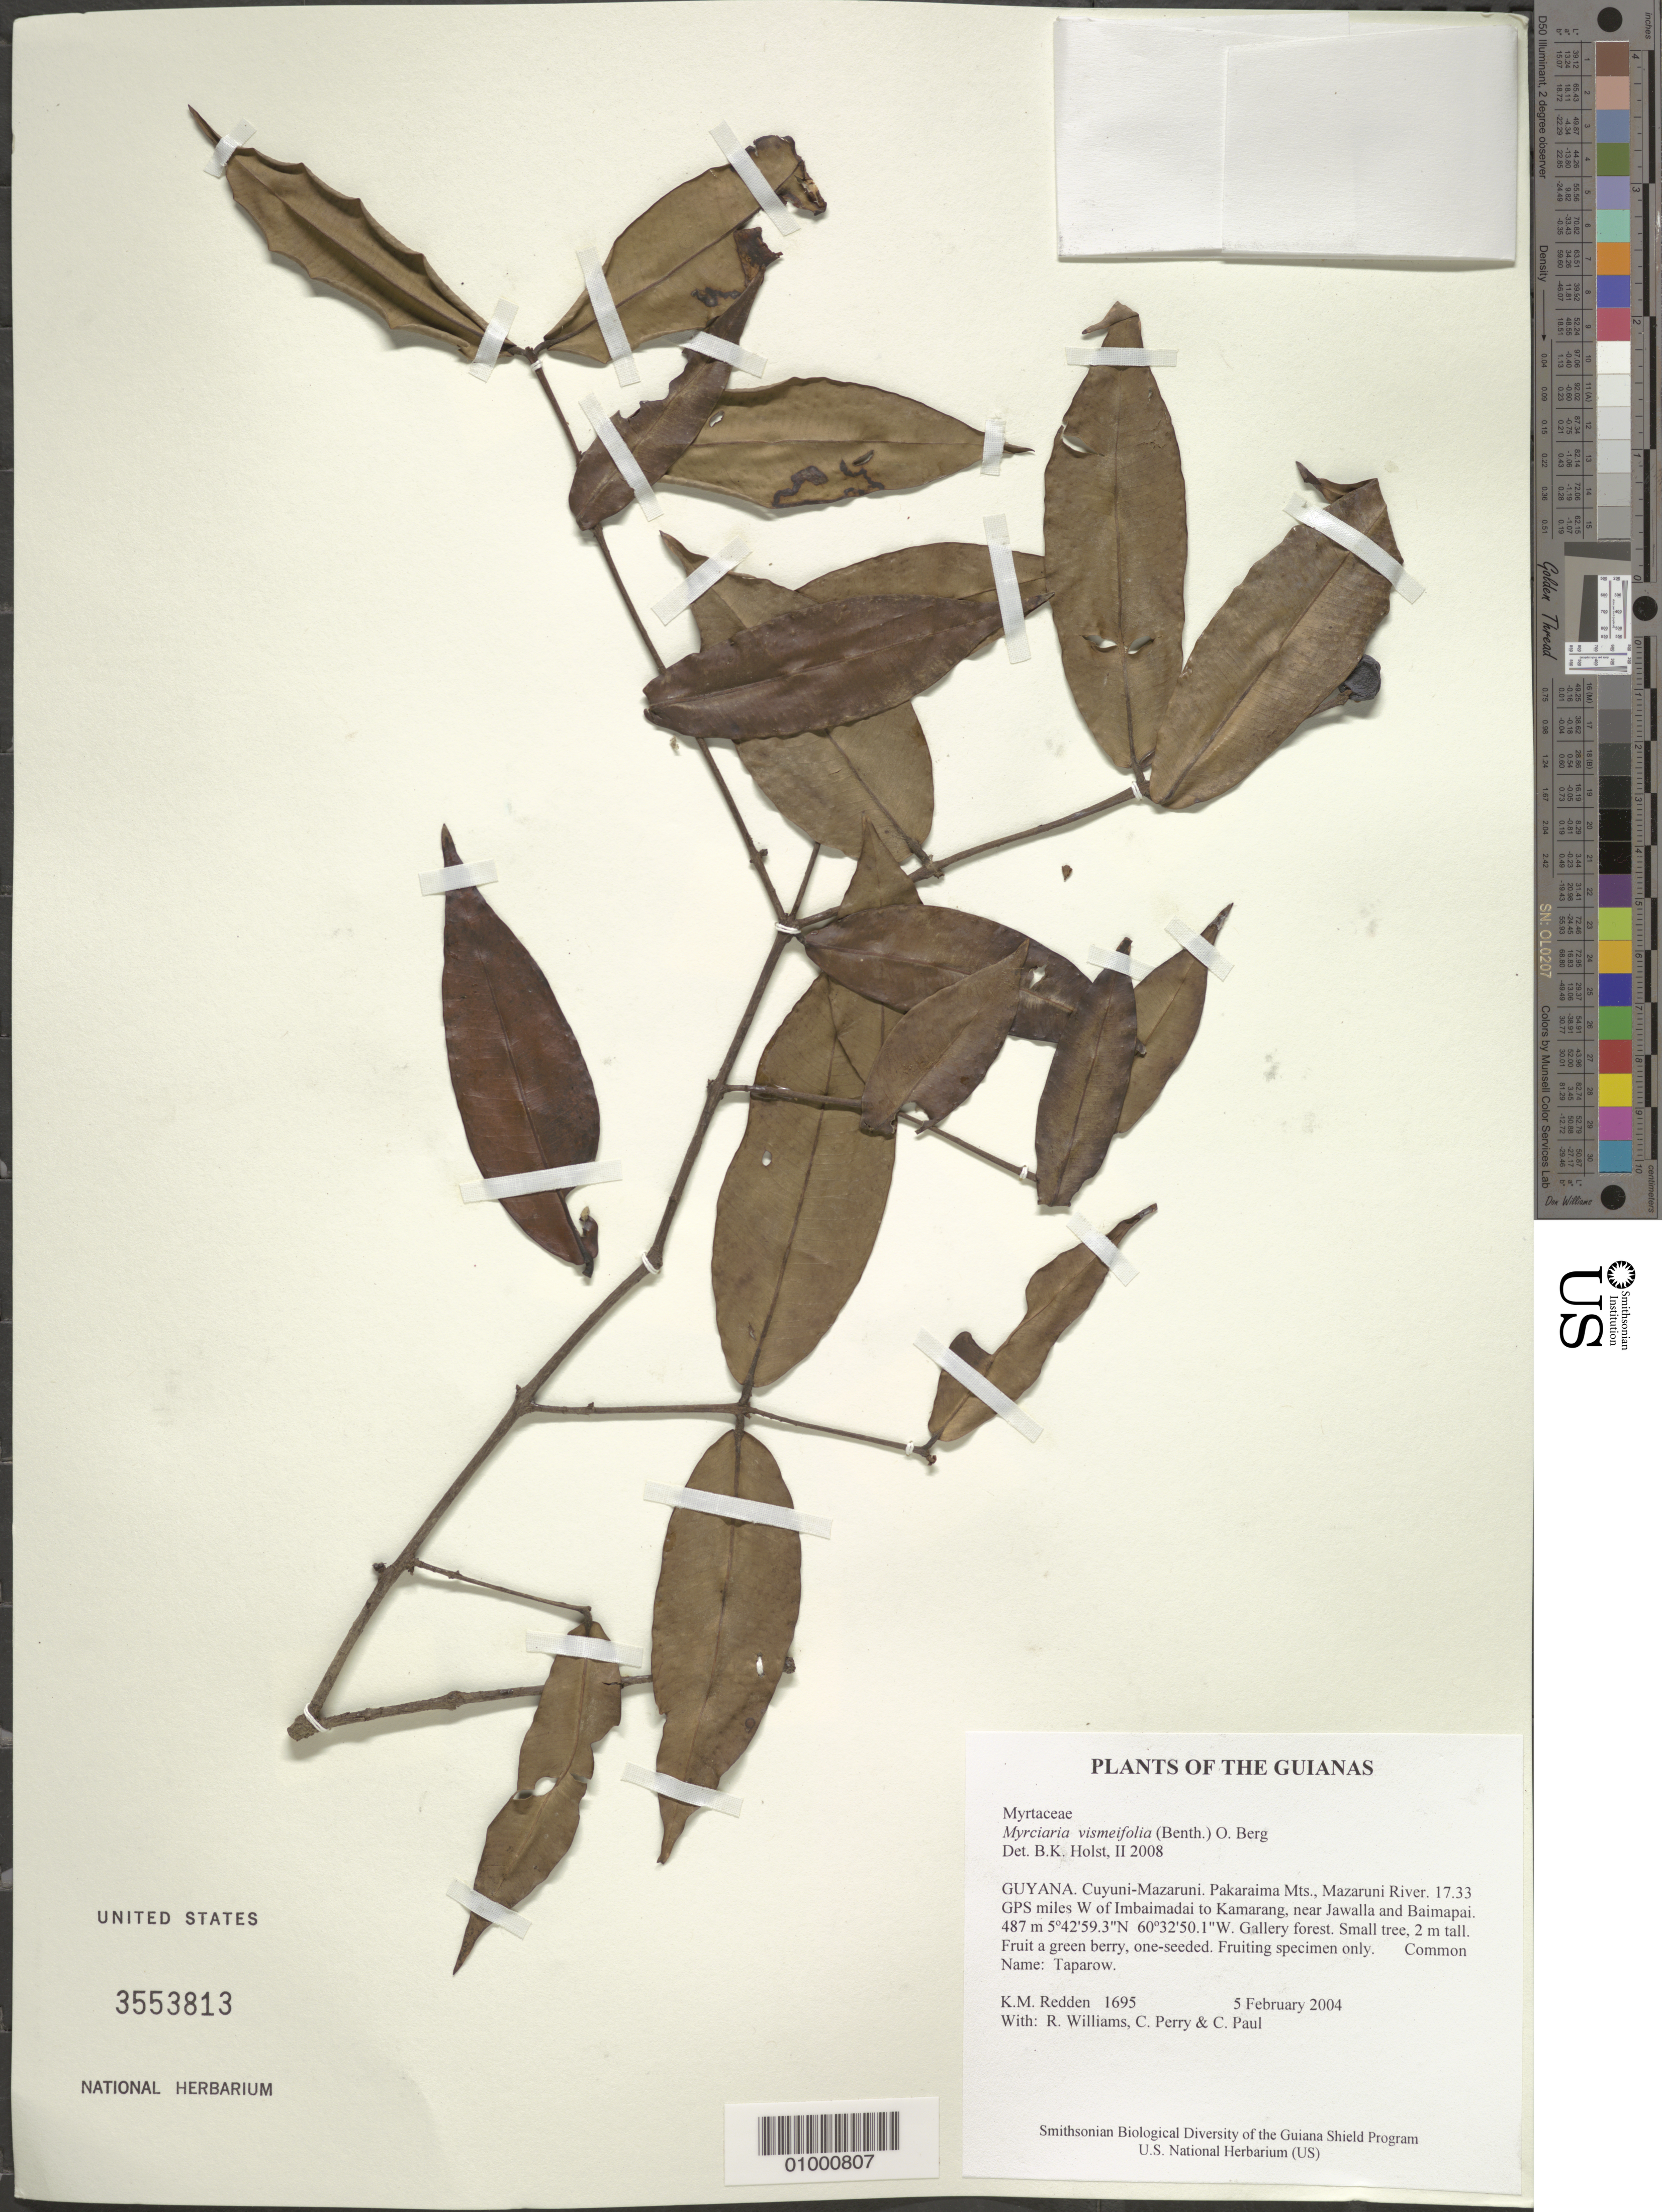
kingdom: Plantae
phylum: Tracheophyta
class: Magnoliopsida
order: Myrtales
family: Myrtaceae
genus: Myrciaria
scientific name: Myrciaria vismiifolia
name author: (Benth.) O. Berg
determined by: Holst, Bruce K.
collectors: K. M. Redden, R. Williams, C. Perry & C. Paul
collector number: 1695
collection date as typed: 5 February 2004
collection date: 2004-02-05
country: Guyana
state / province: Cuyuni-Mazaruni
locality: Pakaraima Mts., Mazaruni River. 17.33 GPS miles W of Imbaimadai to Kamarang, near Jawalla and Baimapai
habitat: Gallery forest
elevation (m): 487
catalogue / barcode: US 3553813